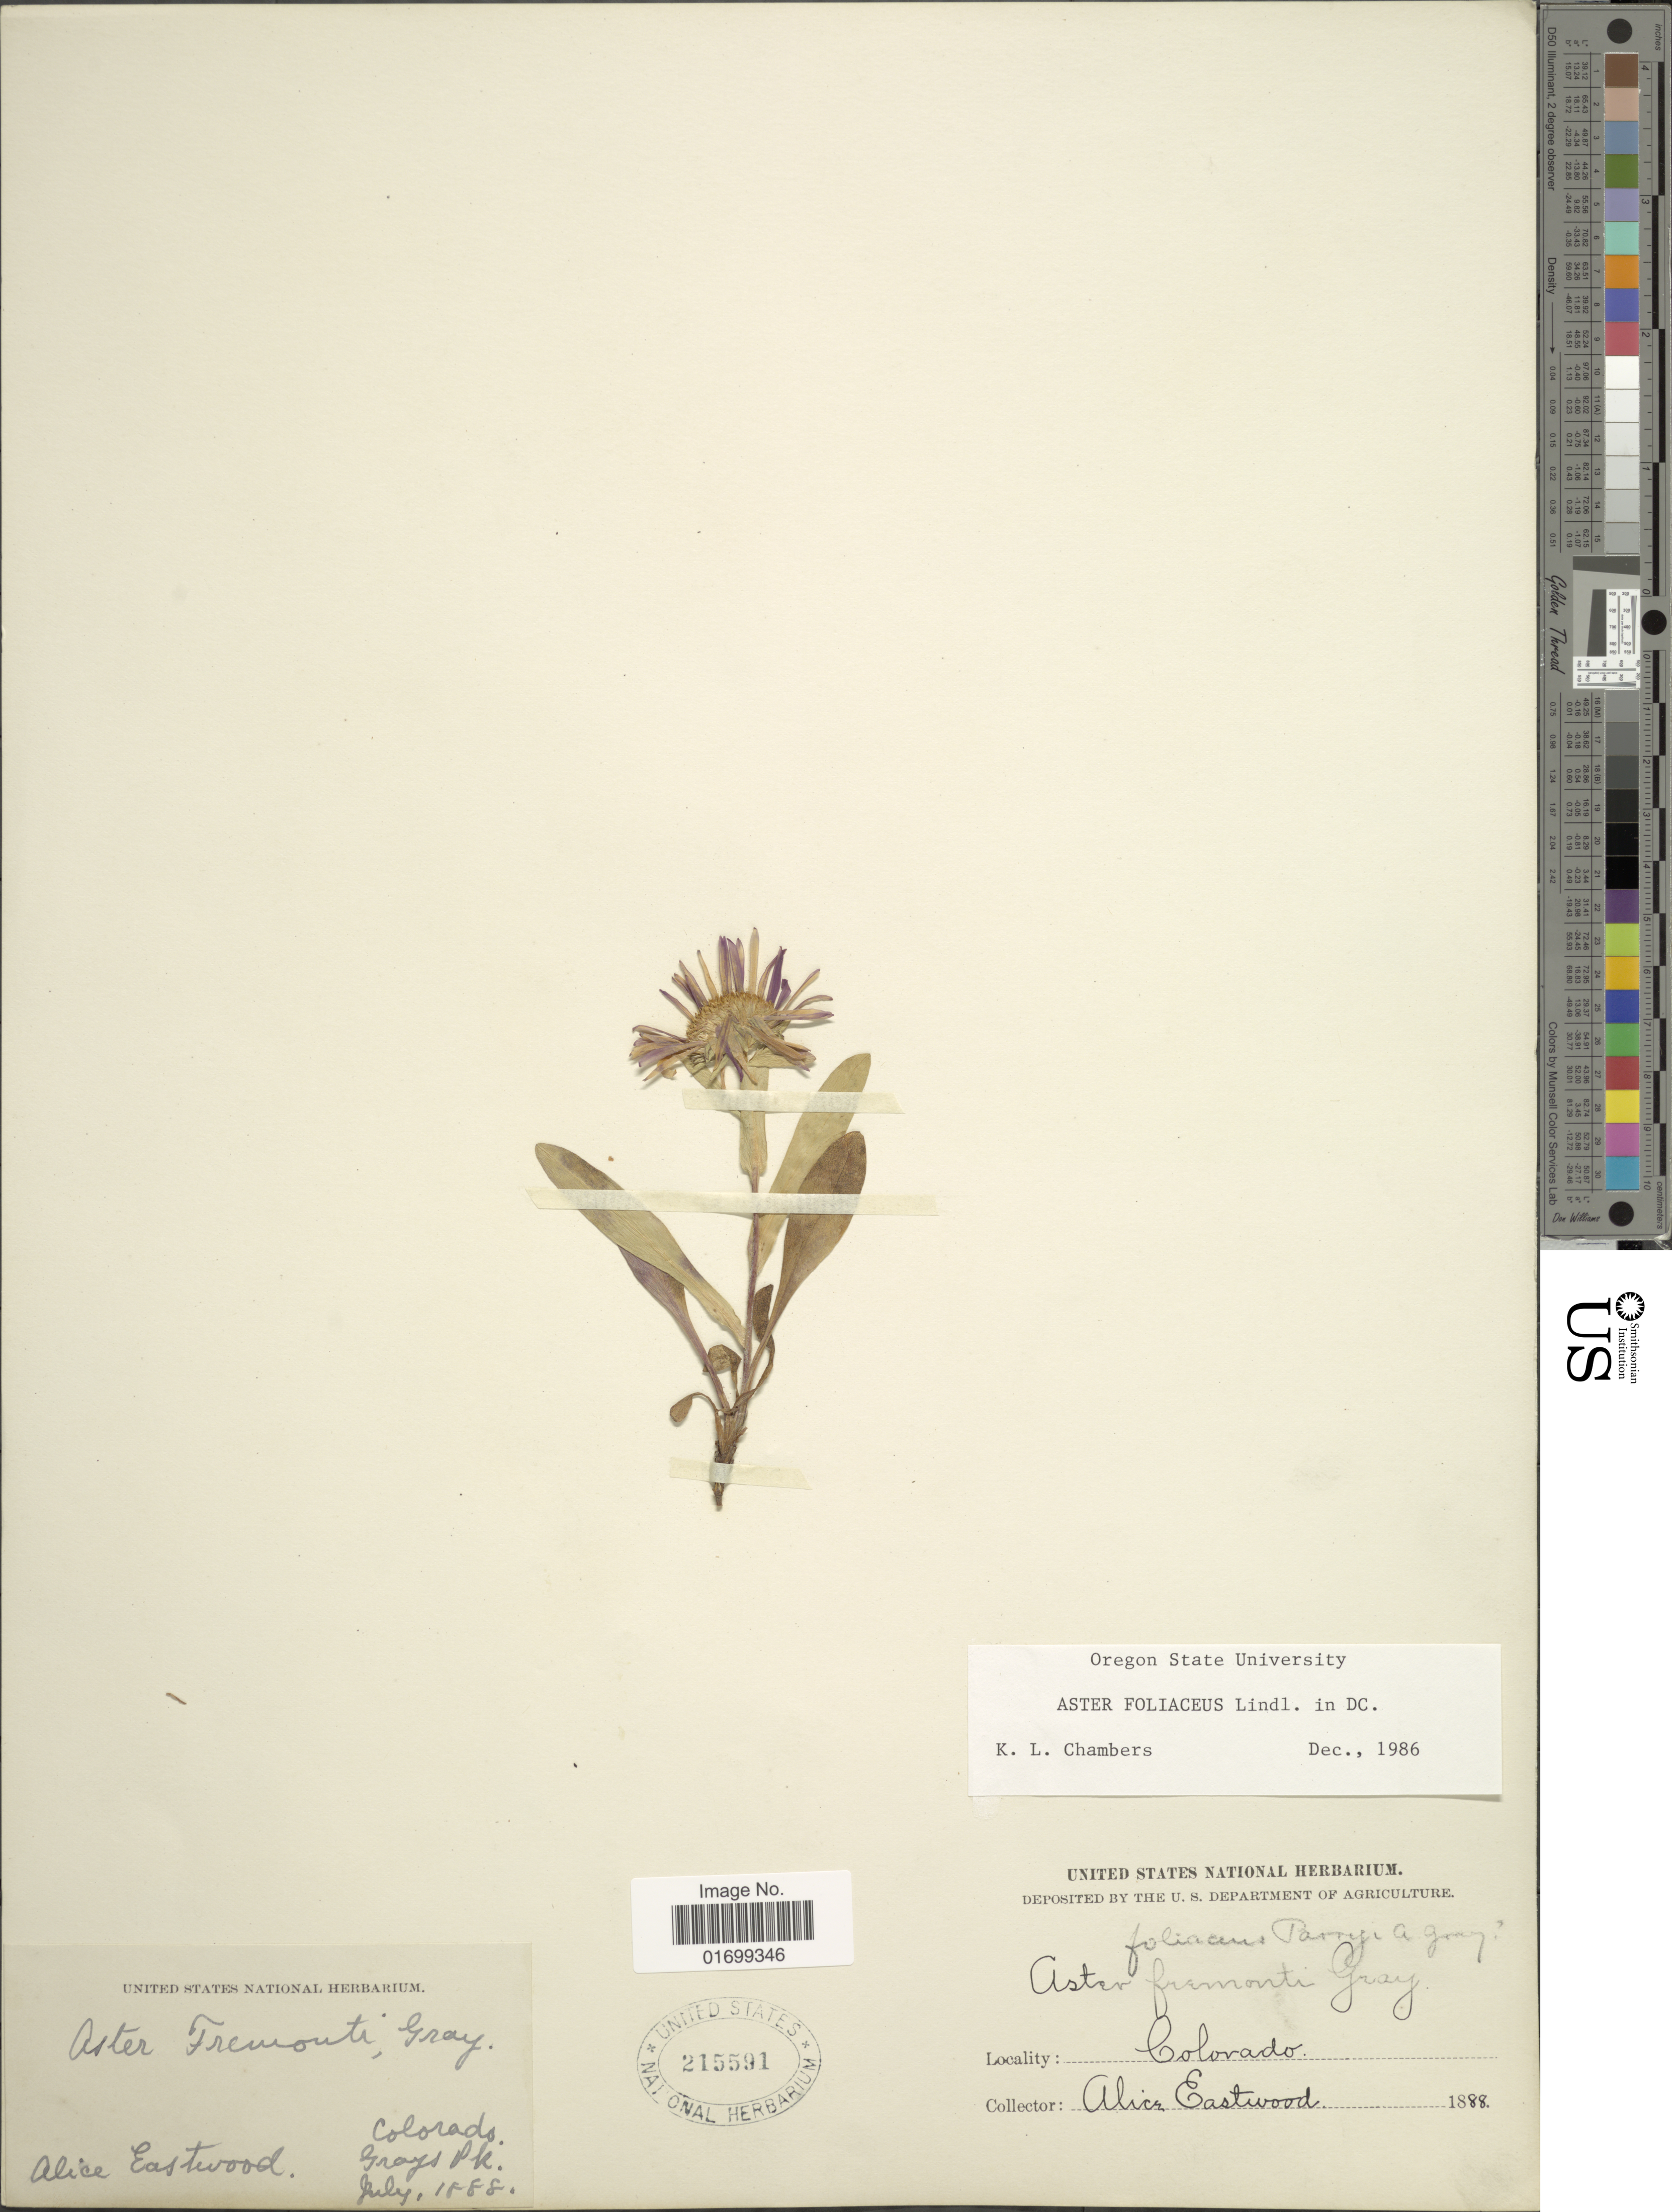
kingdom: Plantae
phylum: Tracheophyta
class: Magnoliopsida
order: Asterales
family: Asteraceae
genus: Symphyotrichum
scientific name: Symphyotrichum foliaceum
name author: (Lindl. ex DC.) G.L. Nesom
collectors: A. Eastwood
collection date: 1888-07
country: United States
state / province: Colorado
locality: Grays Pk.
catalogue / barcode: US 215591